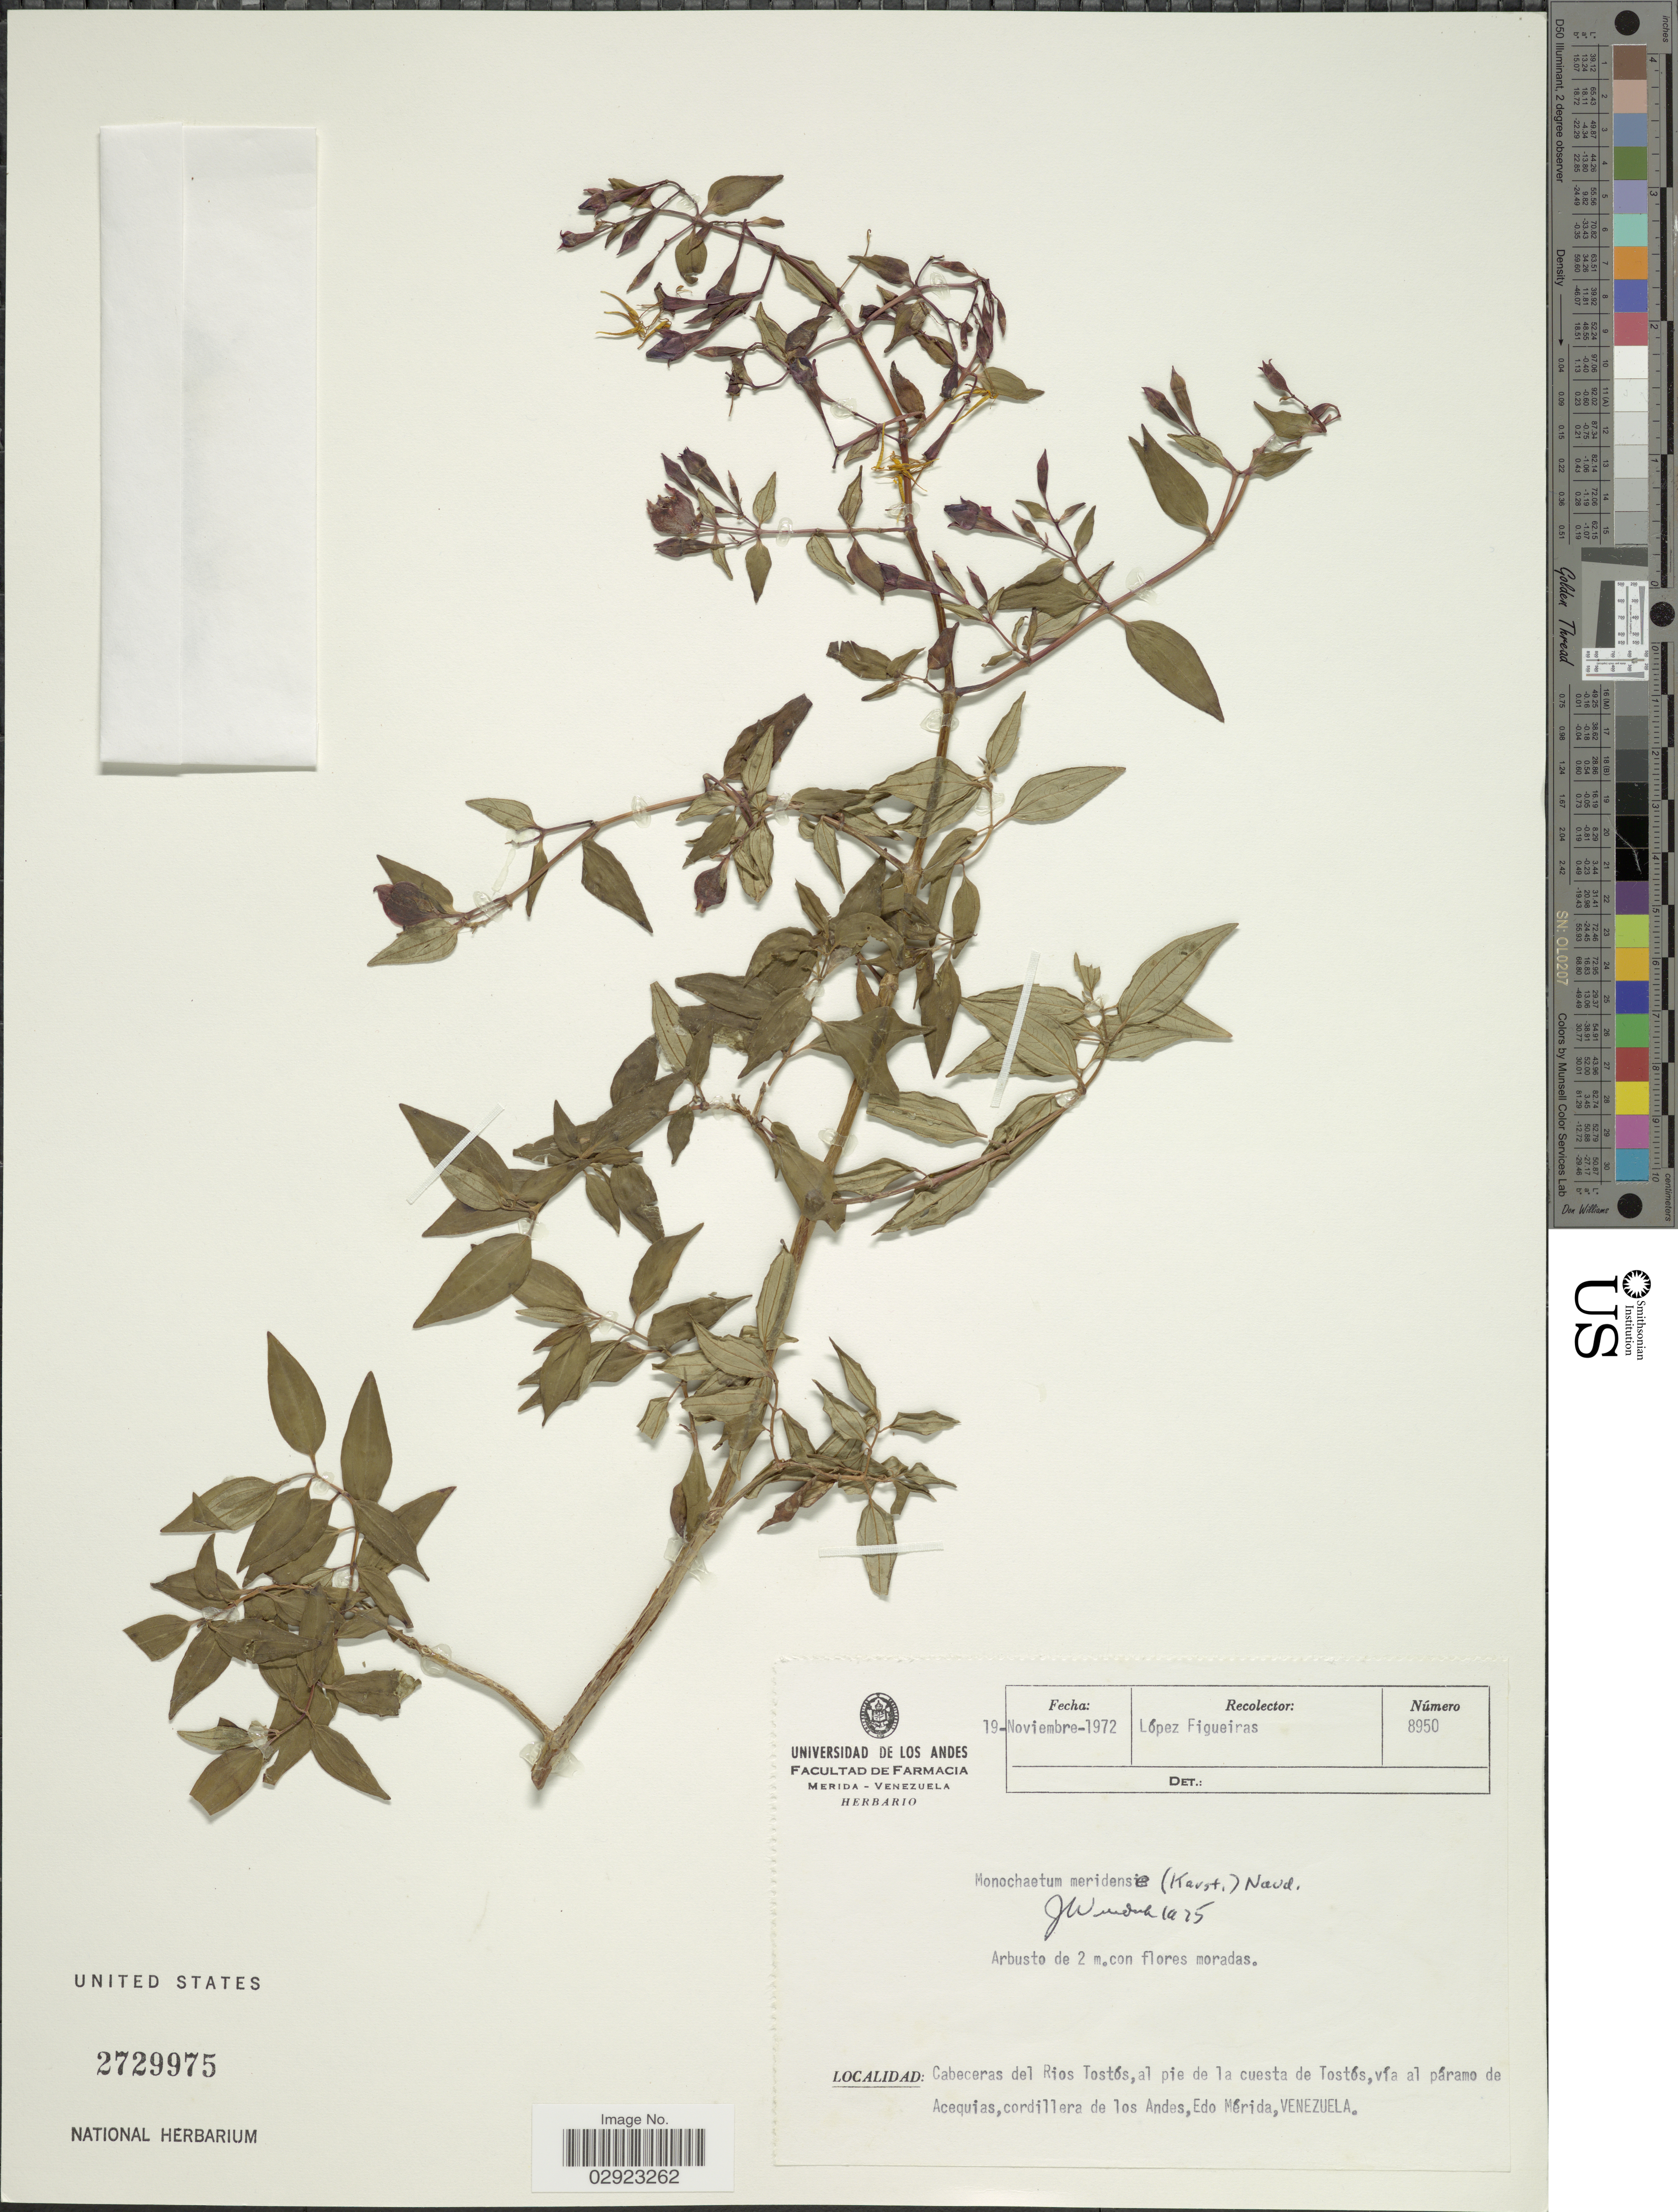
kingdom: Plantae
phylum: Tracheophyta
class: Magnoliopsida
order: Myrtales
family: Melastomataceae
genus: Monochaetum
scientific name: Monochaetum meridense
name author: (H. Karst.) Naudin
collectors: M. López Figueiras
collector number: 8950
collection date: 1972-11-19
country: Venezuela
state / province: Mérida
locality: Cabeceras del Rios Tostós, al pie de la cuesta de Tostós, vía al páramo de Acequias cordillera de los Andes.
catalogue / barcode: US 2729975